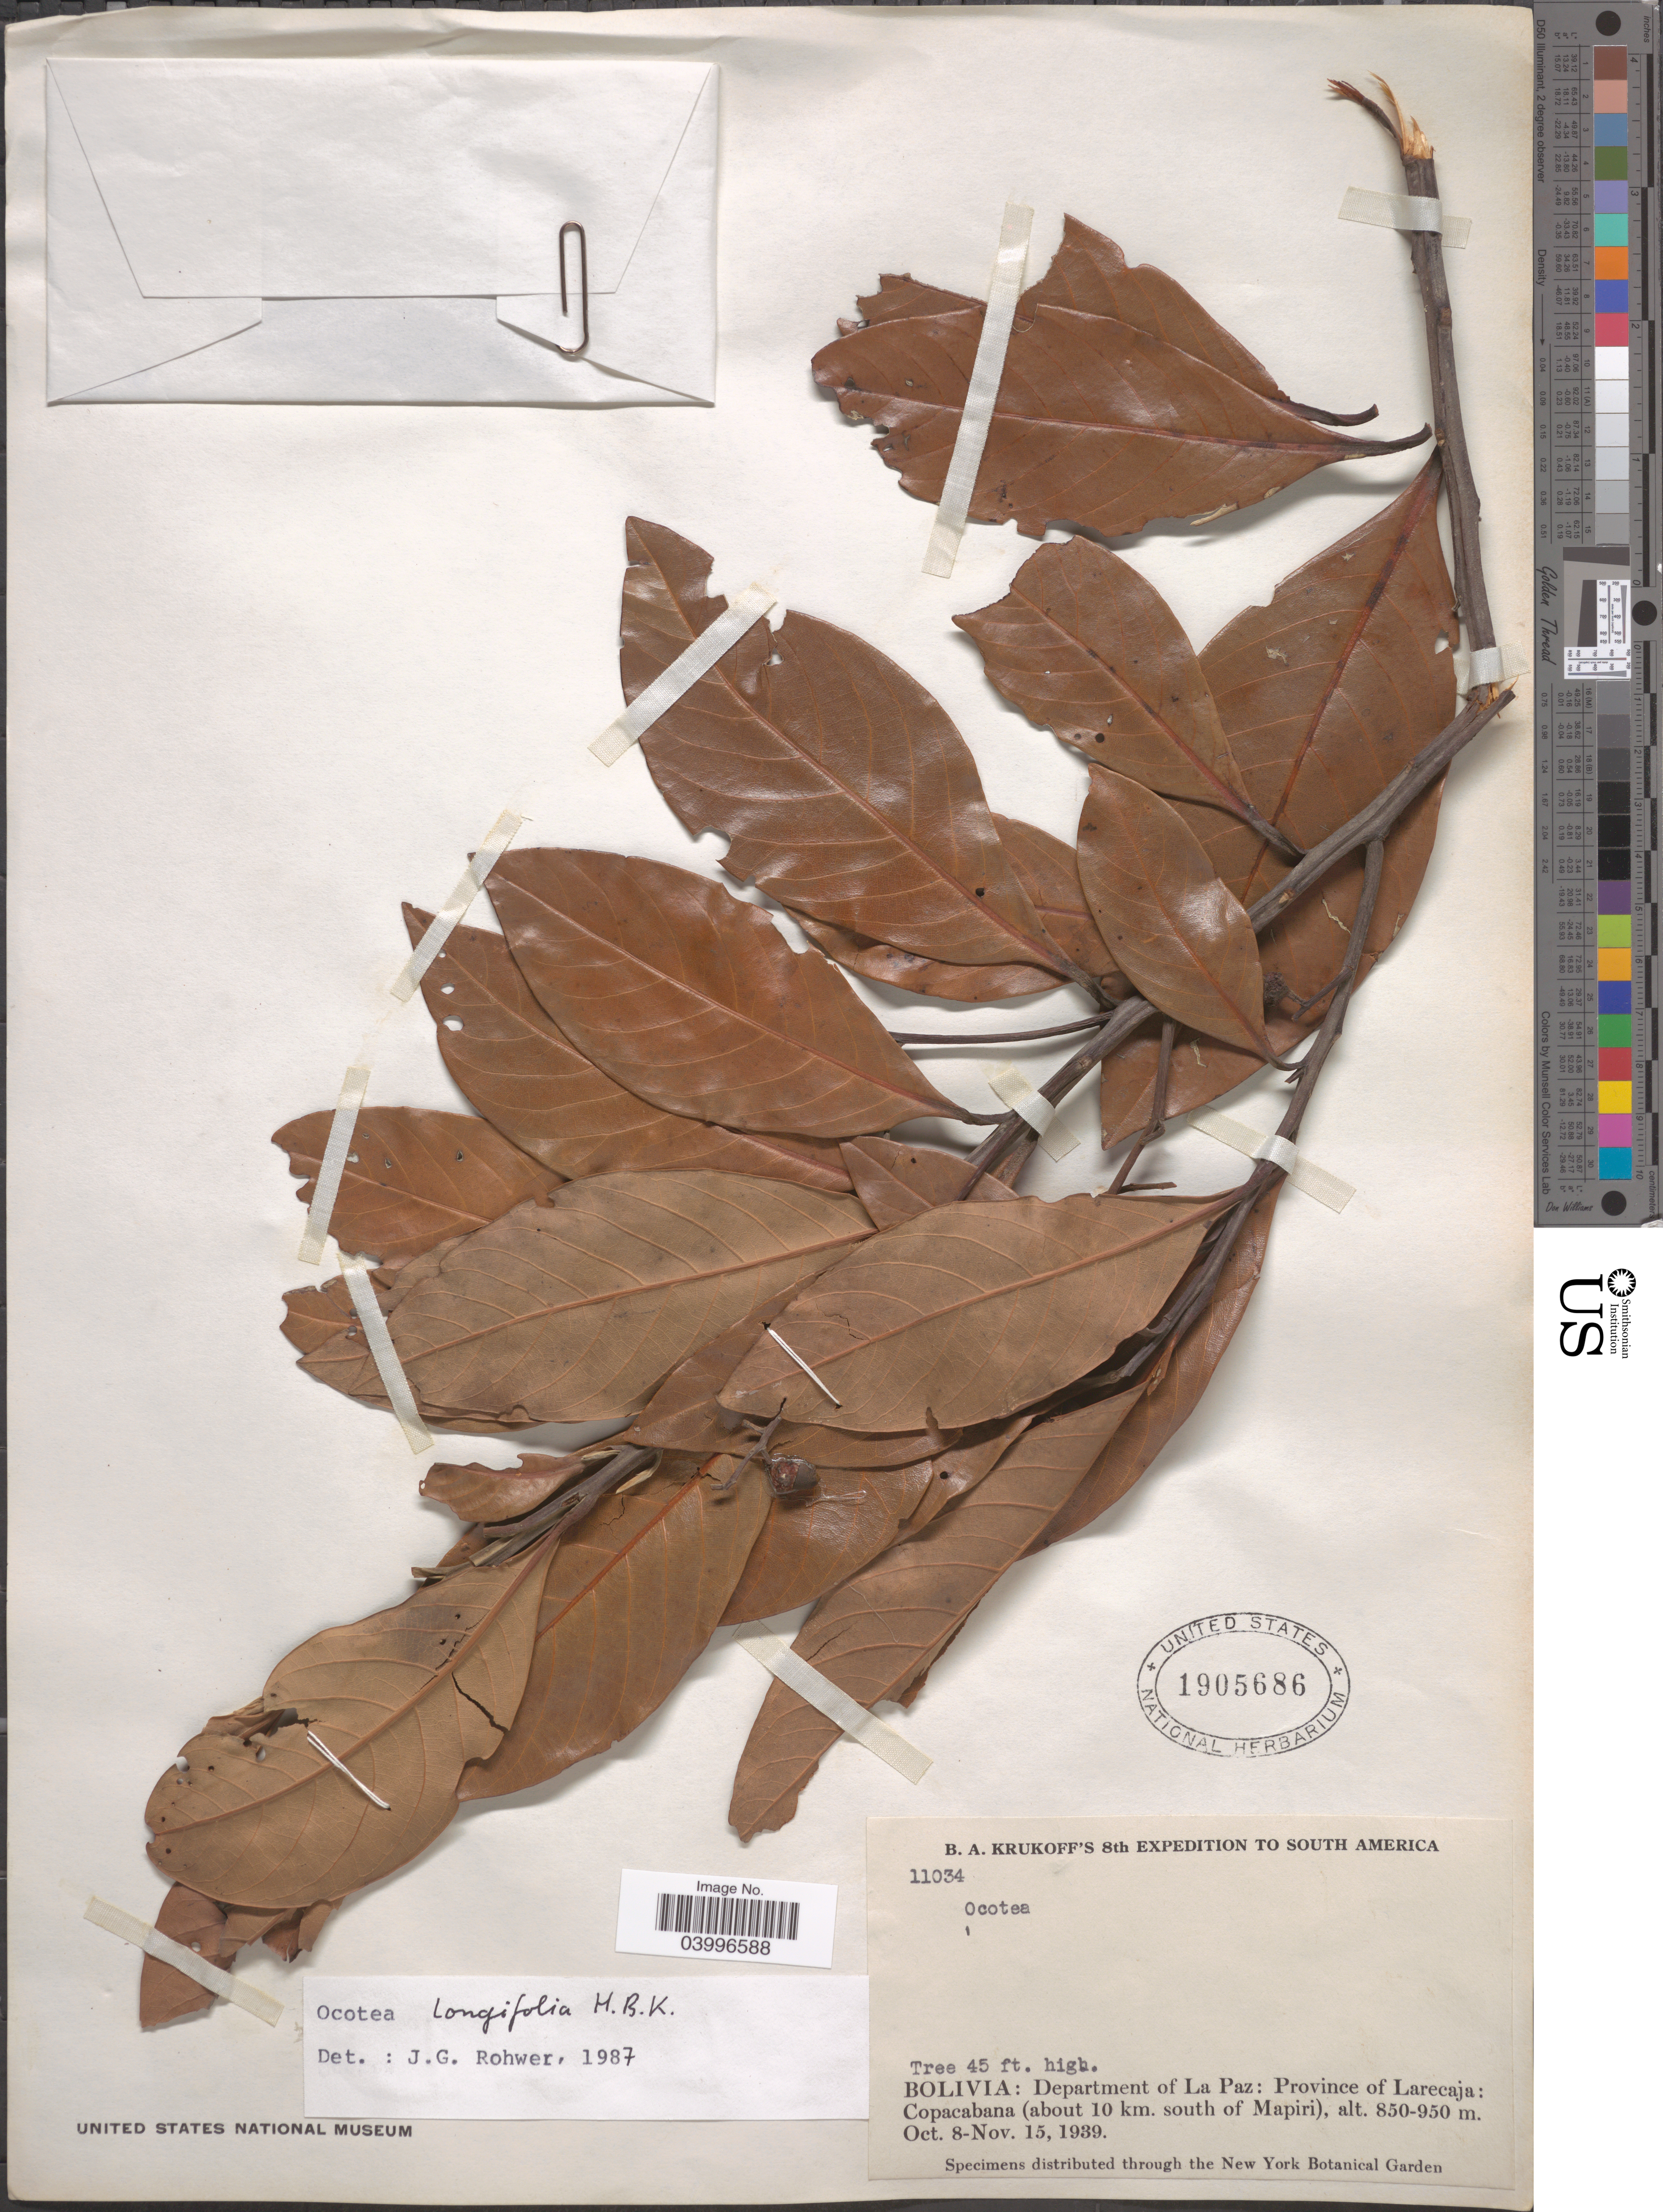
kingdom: Plantae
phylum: Tracheophyta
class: Magnoliopsida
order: Laurales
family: Lauraceae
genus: Ocotea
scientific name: Ocotea longifolia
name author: Kunth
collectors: B. A. Krukoff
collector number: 11034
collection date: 1939-10-08/1939-11-15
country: Bolivia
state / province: La Paz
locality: Department of La Paz: Province of Larecaja: Copacabana (about 10 km. south of Mapiri).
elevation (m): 850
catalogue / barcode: US 1905686